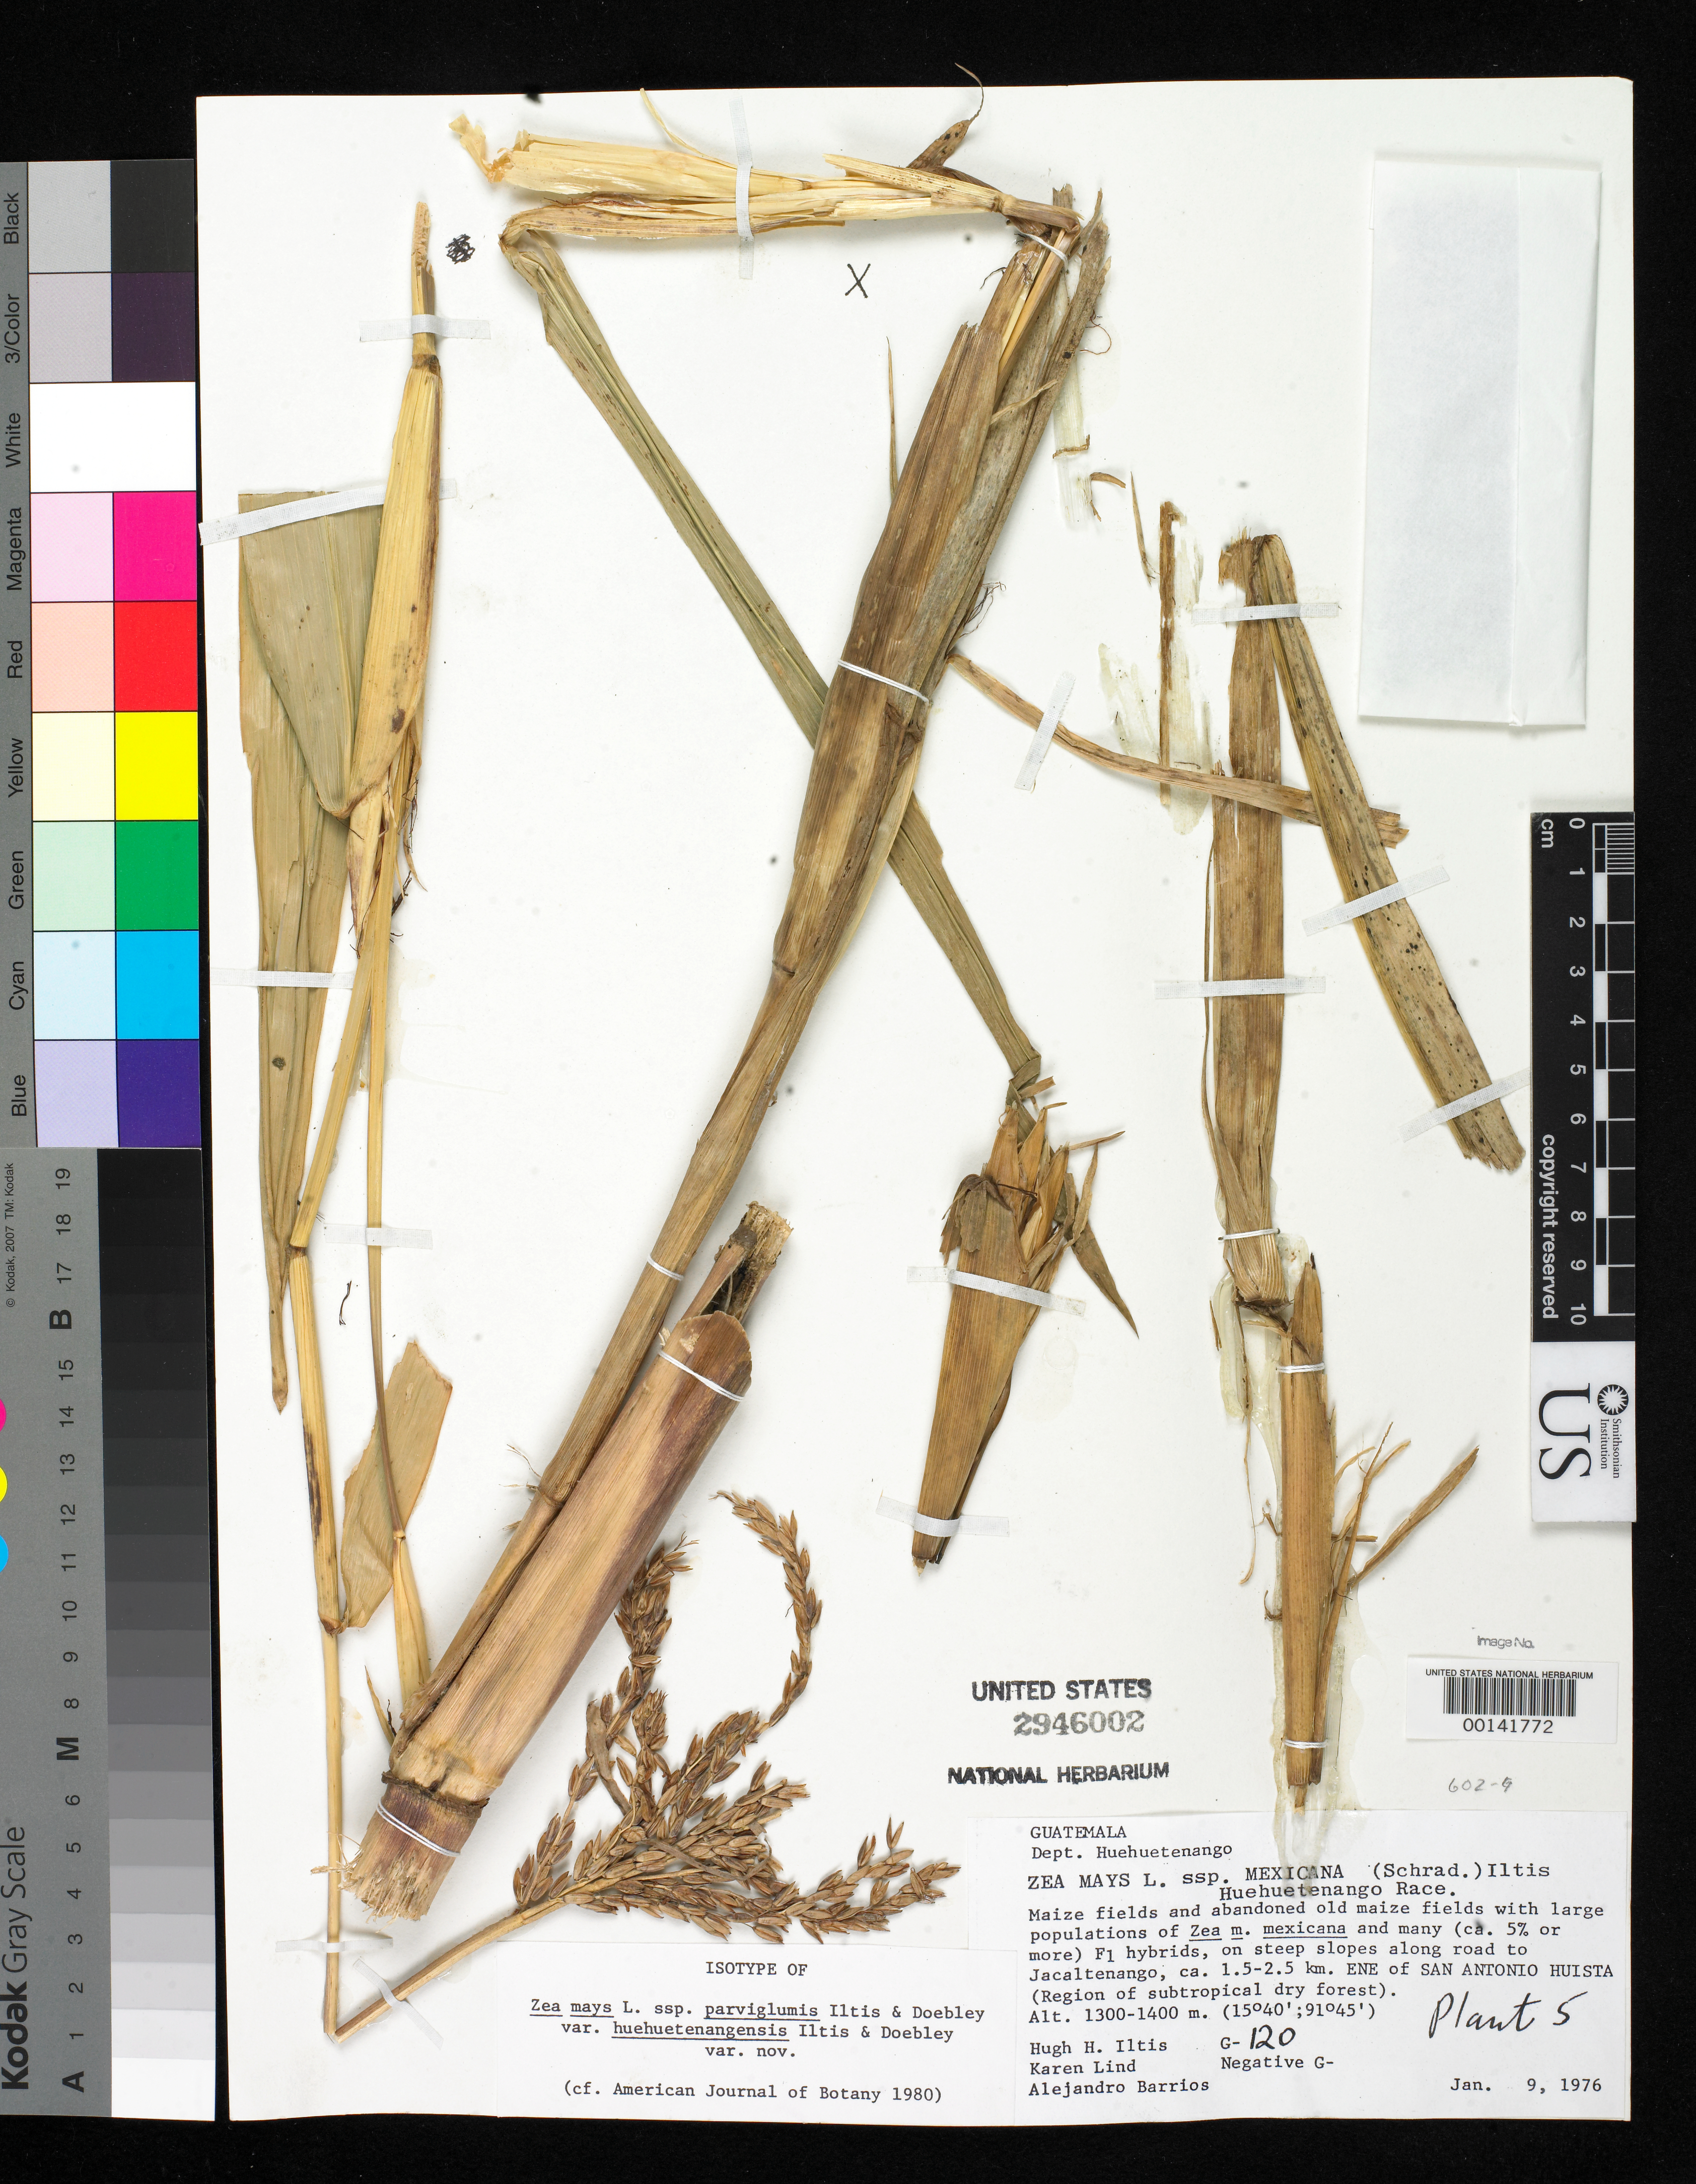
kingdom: Plantae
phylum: Tracheophyta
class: Liliopsida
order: Poales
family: Poaceae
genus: Zea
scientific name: Zea mays subsp. parviglumis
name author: Iltis & Doebley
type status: Isotype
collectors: H. H. Iltis & J. F. Doebley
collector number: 379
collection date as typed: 22 Sep 1977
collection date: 1977-09-22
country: Mexico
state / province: Guerrero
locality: Ca. 24 km (by air) W of Teloloapan on road from Iguala to Arcelia, 7-8 km W of Acapetlahuaya turn off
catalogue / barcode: US 2946002